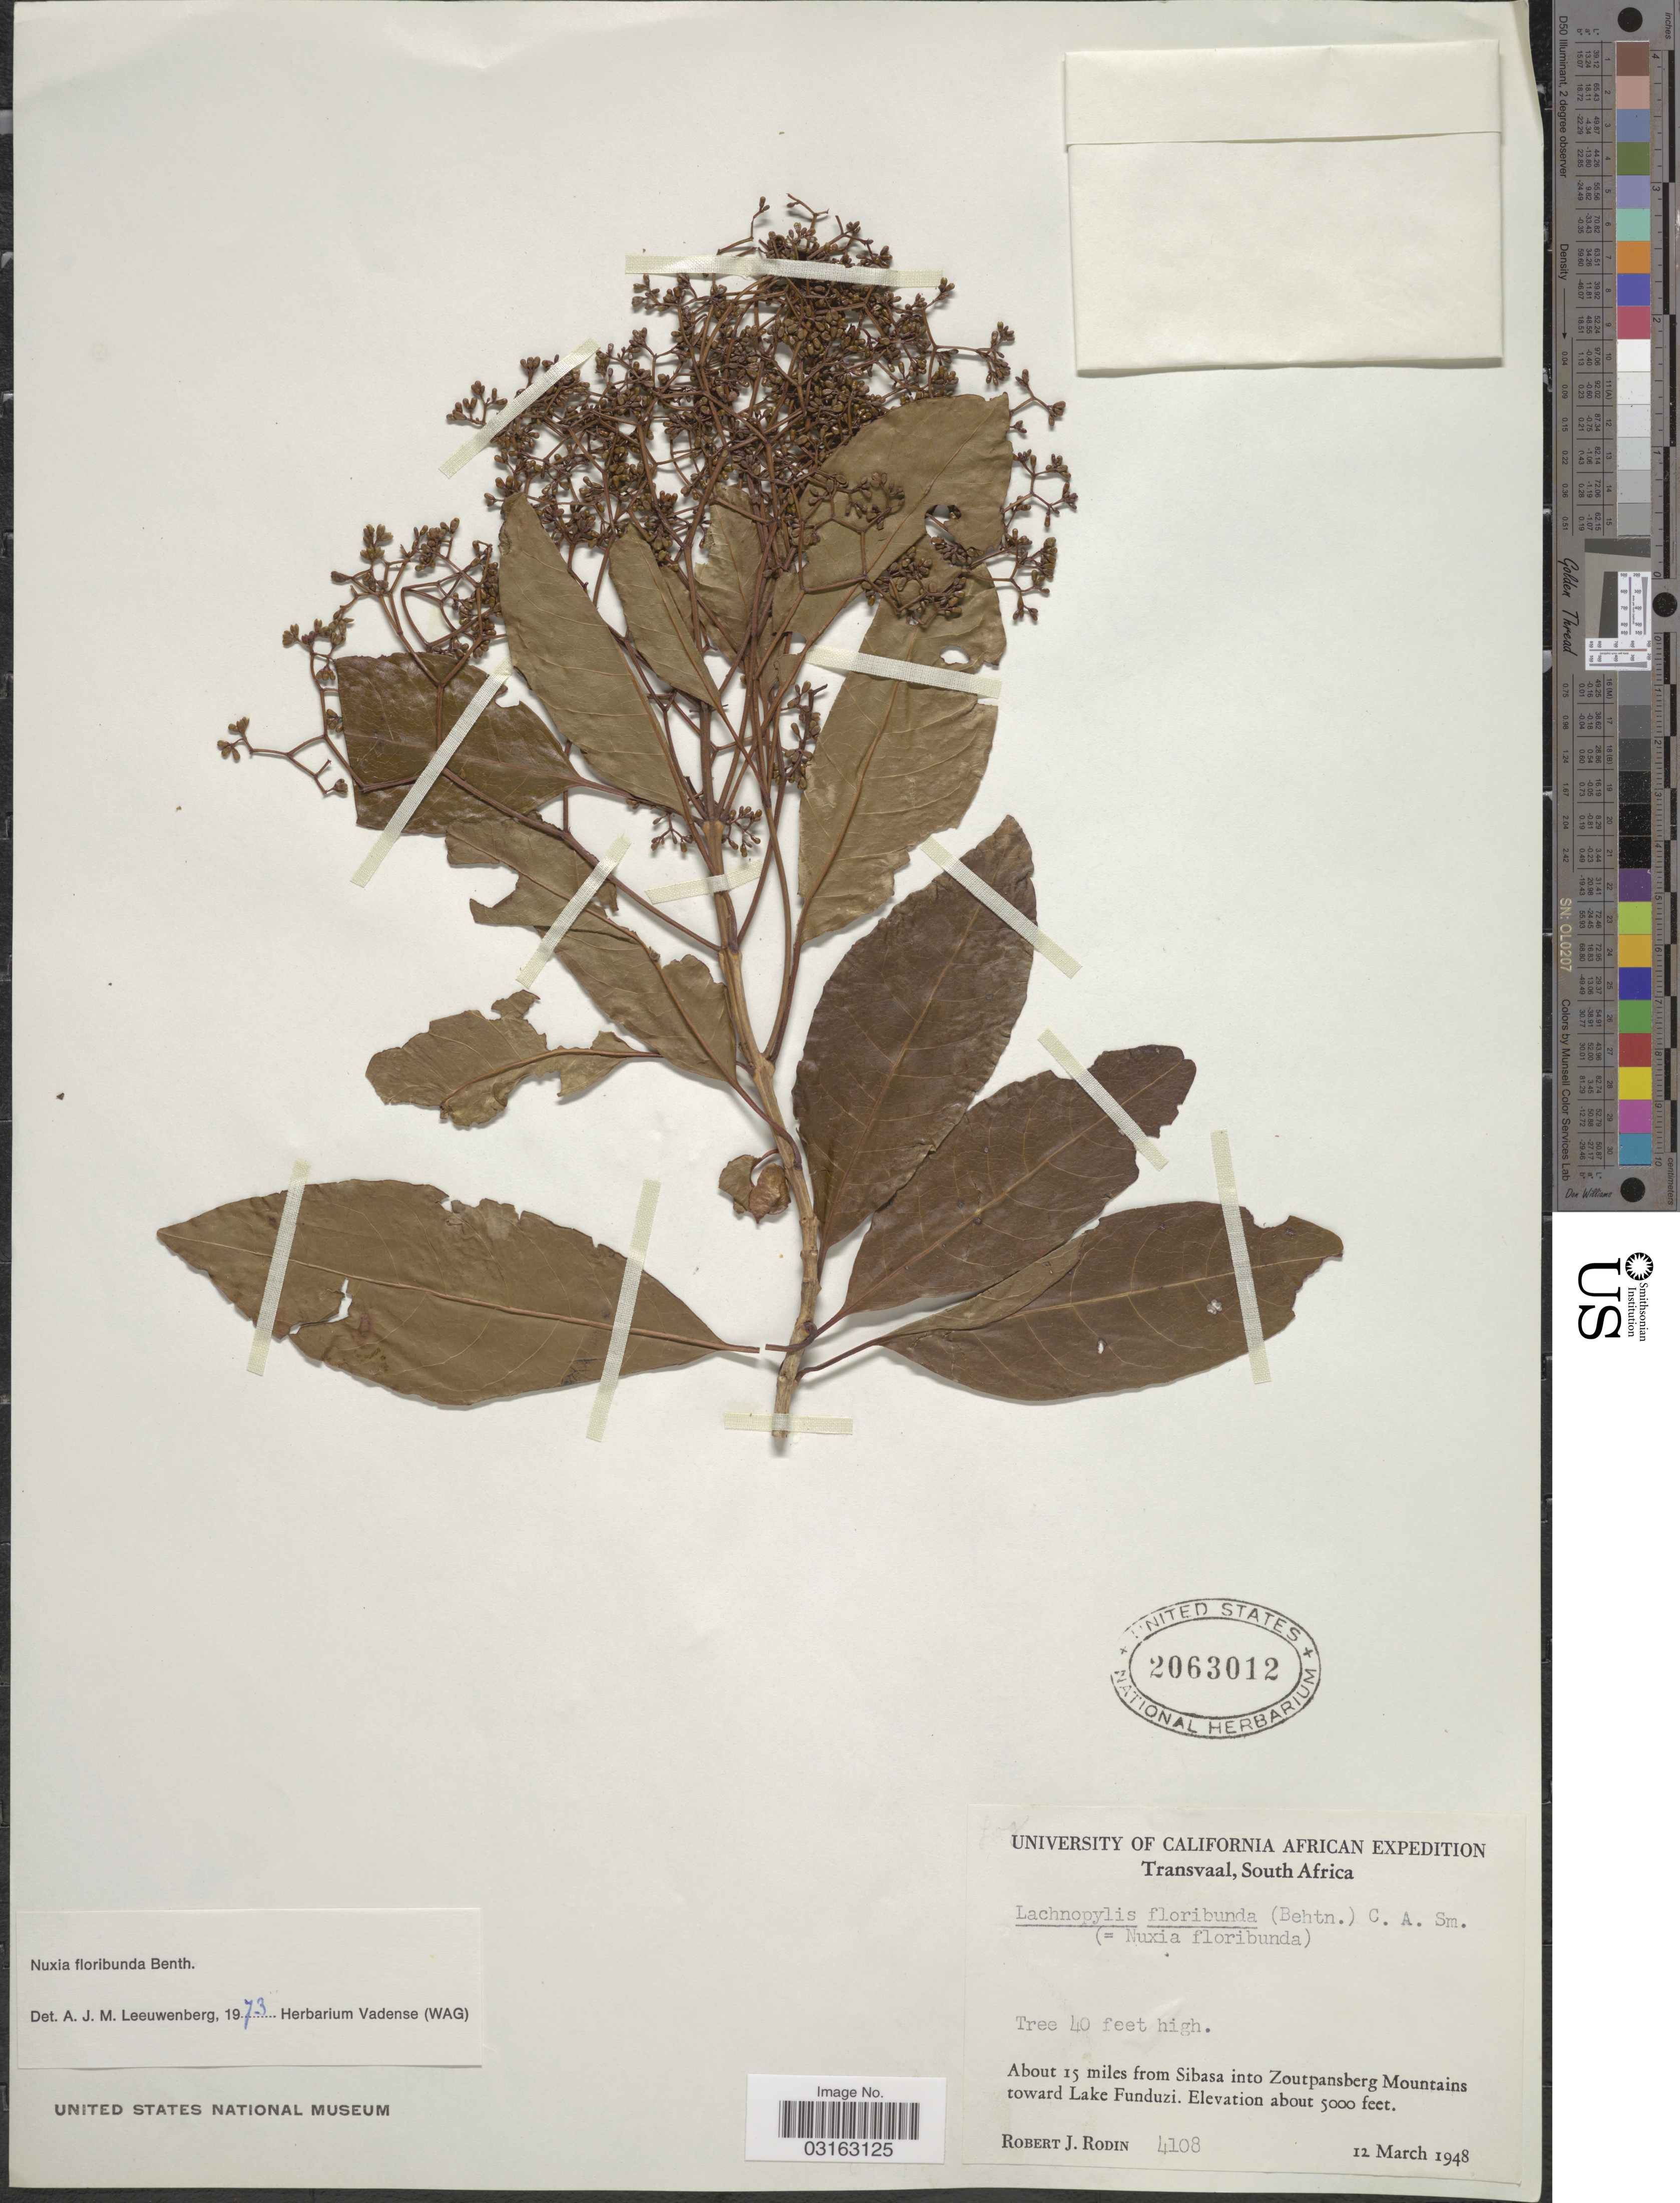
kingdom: Plantae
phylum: Tracheophyta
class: Magnoliopsida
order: Lamiales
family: Stilbaceae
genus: Nuxia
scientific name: Nuxia floribunda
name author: Benth.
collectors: R. J. Rodin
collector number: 4108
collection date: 1948-03-12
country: South Africa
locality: Transvaal. About 15 miles from Sibasa into Zoutpansberg Mountains toward Lake Funduzi.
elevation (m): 1524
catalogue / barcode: US 2063012